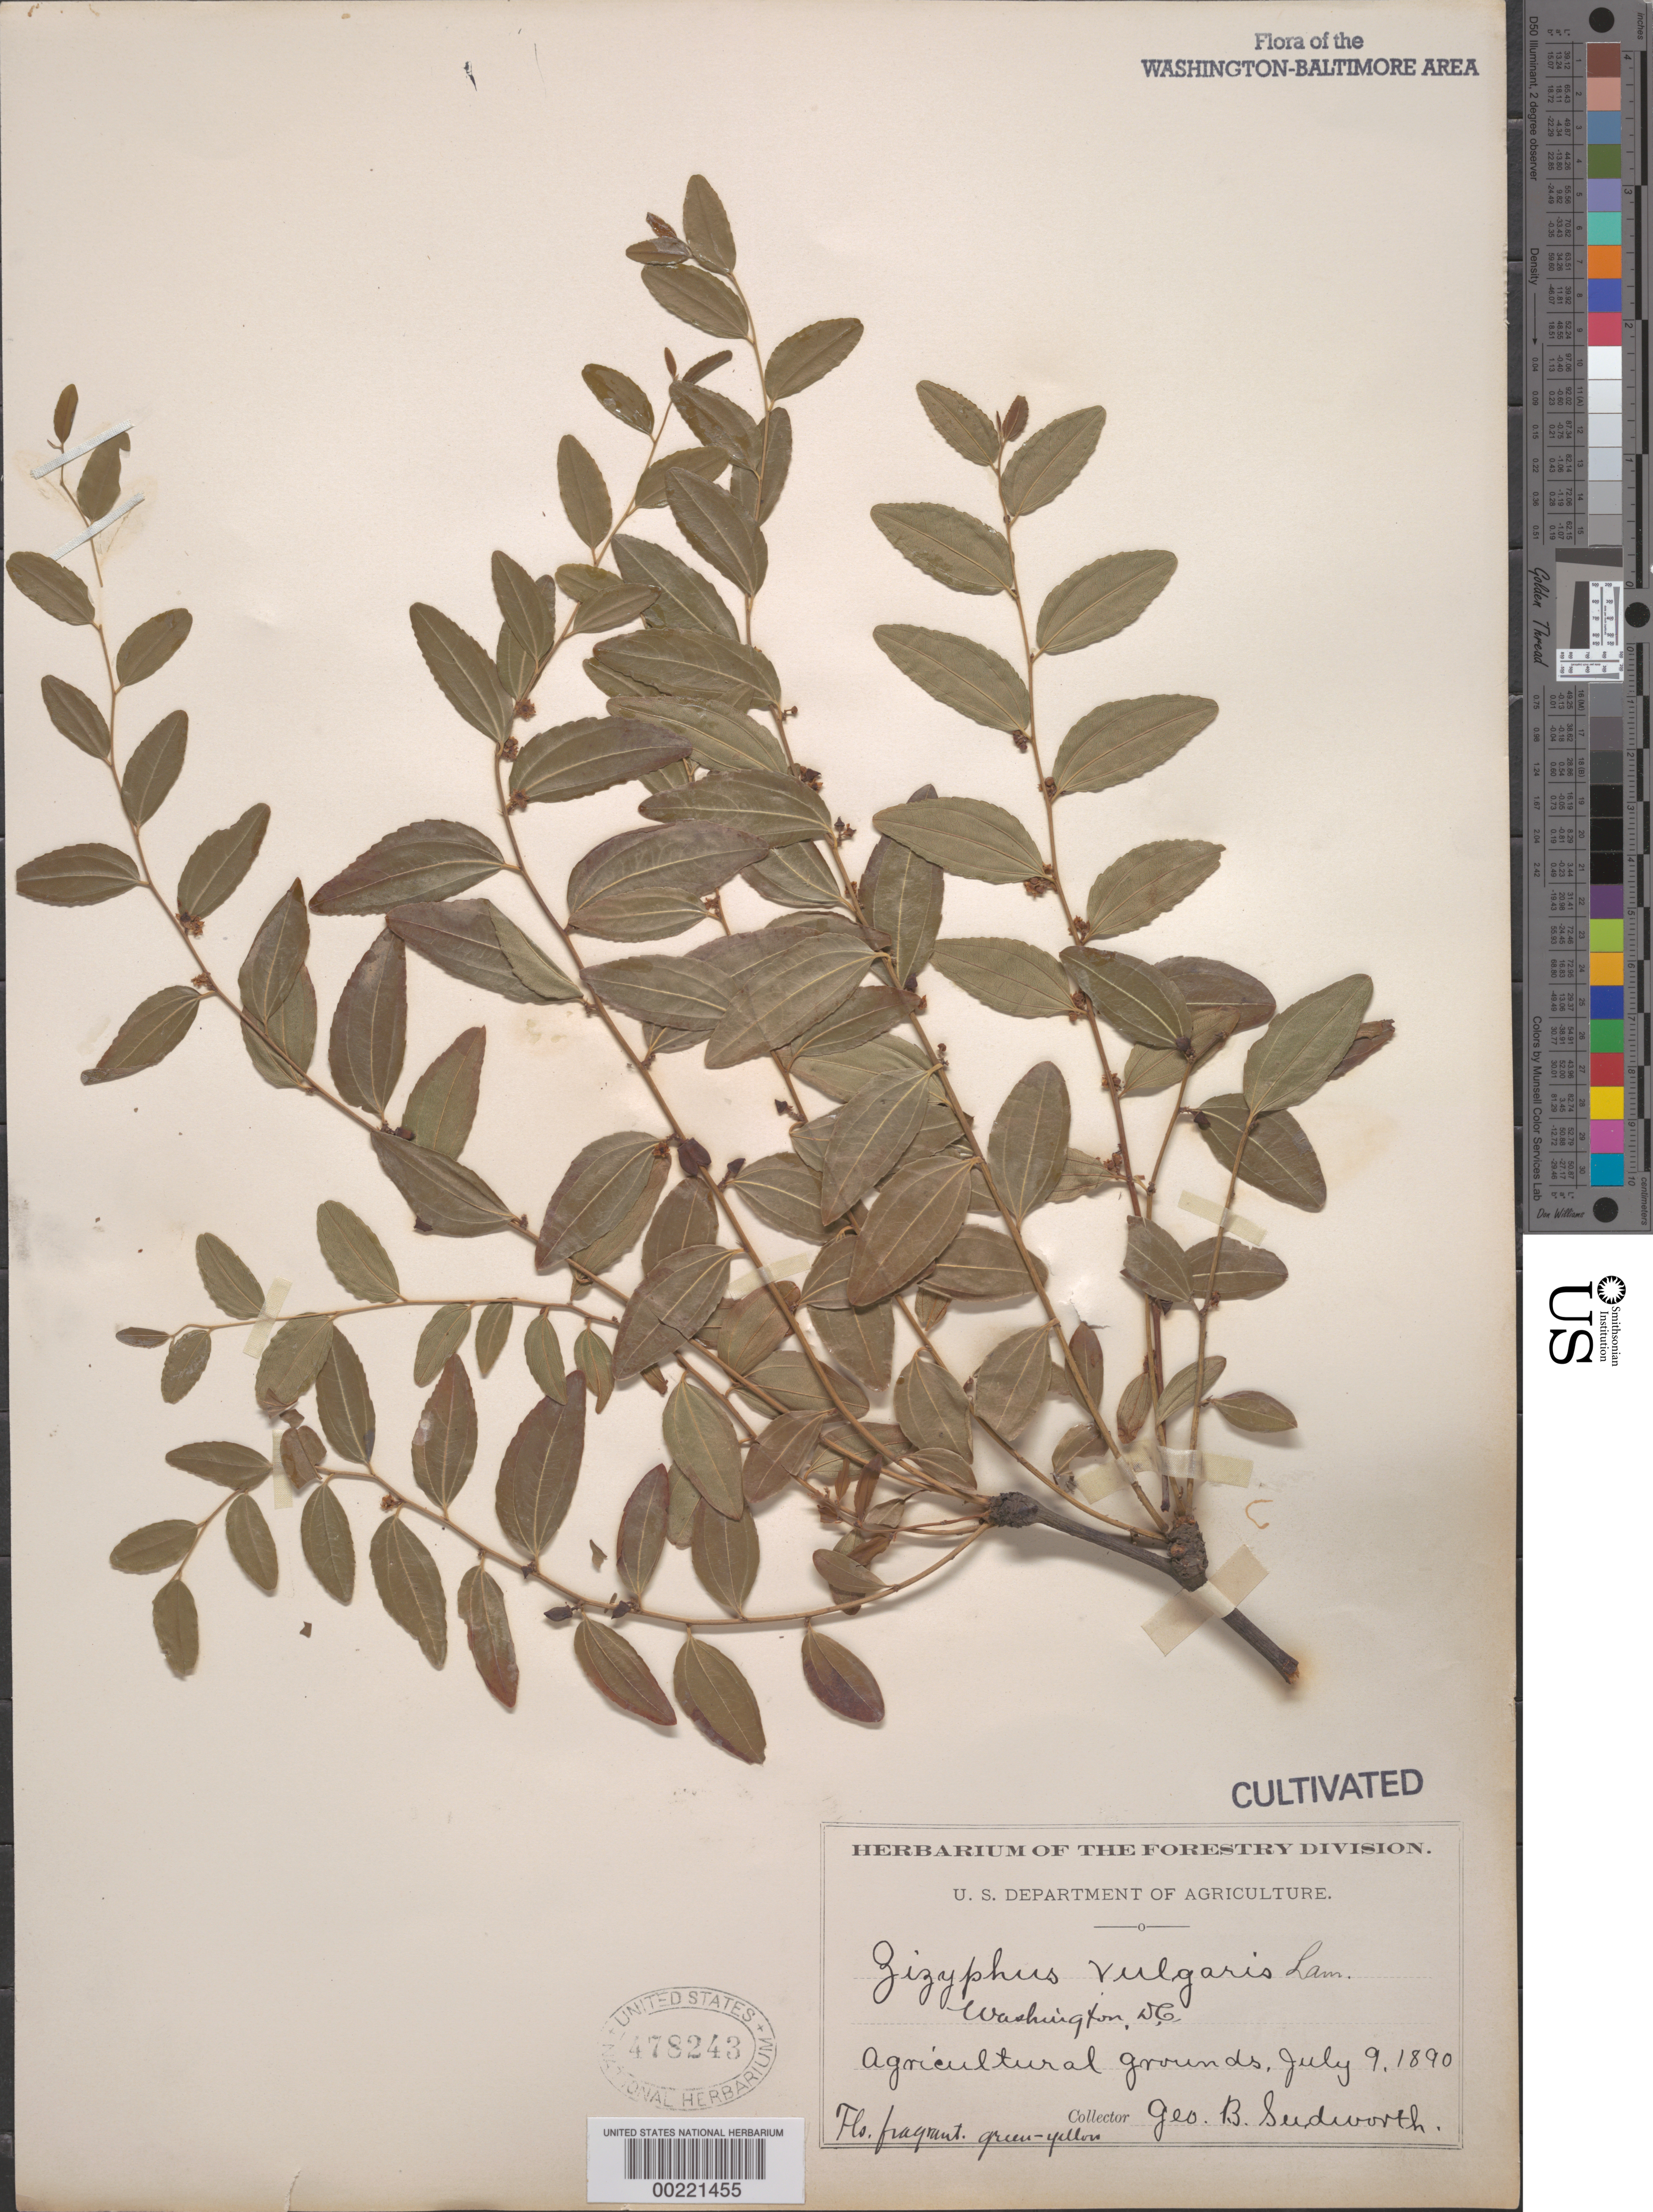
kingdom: Plantae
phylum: Tracheophyta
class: Magnoliopsida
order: Rosales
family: Rhamnaceae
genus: Ziziphus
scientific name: Ziziphus vulgaris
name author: Lam.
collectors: G. B. Sudworth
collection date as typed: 09 Jul 1890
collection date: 1890-07-09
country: United States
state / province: District of Columbia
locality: Department of Agriculture grounds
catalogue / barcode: US 478243